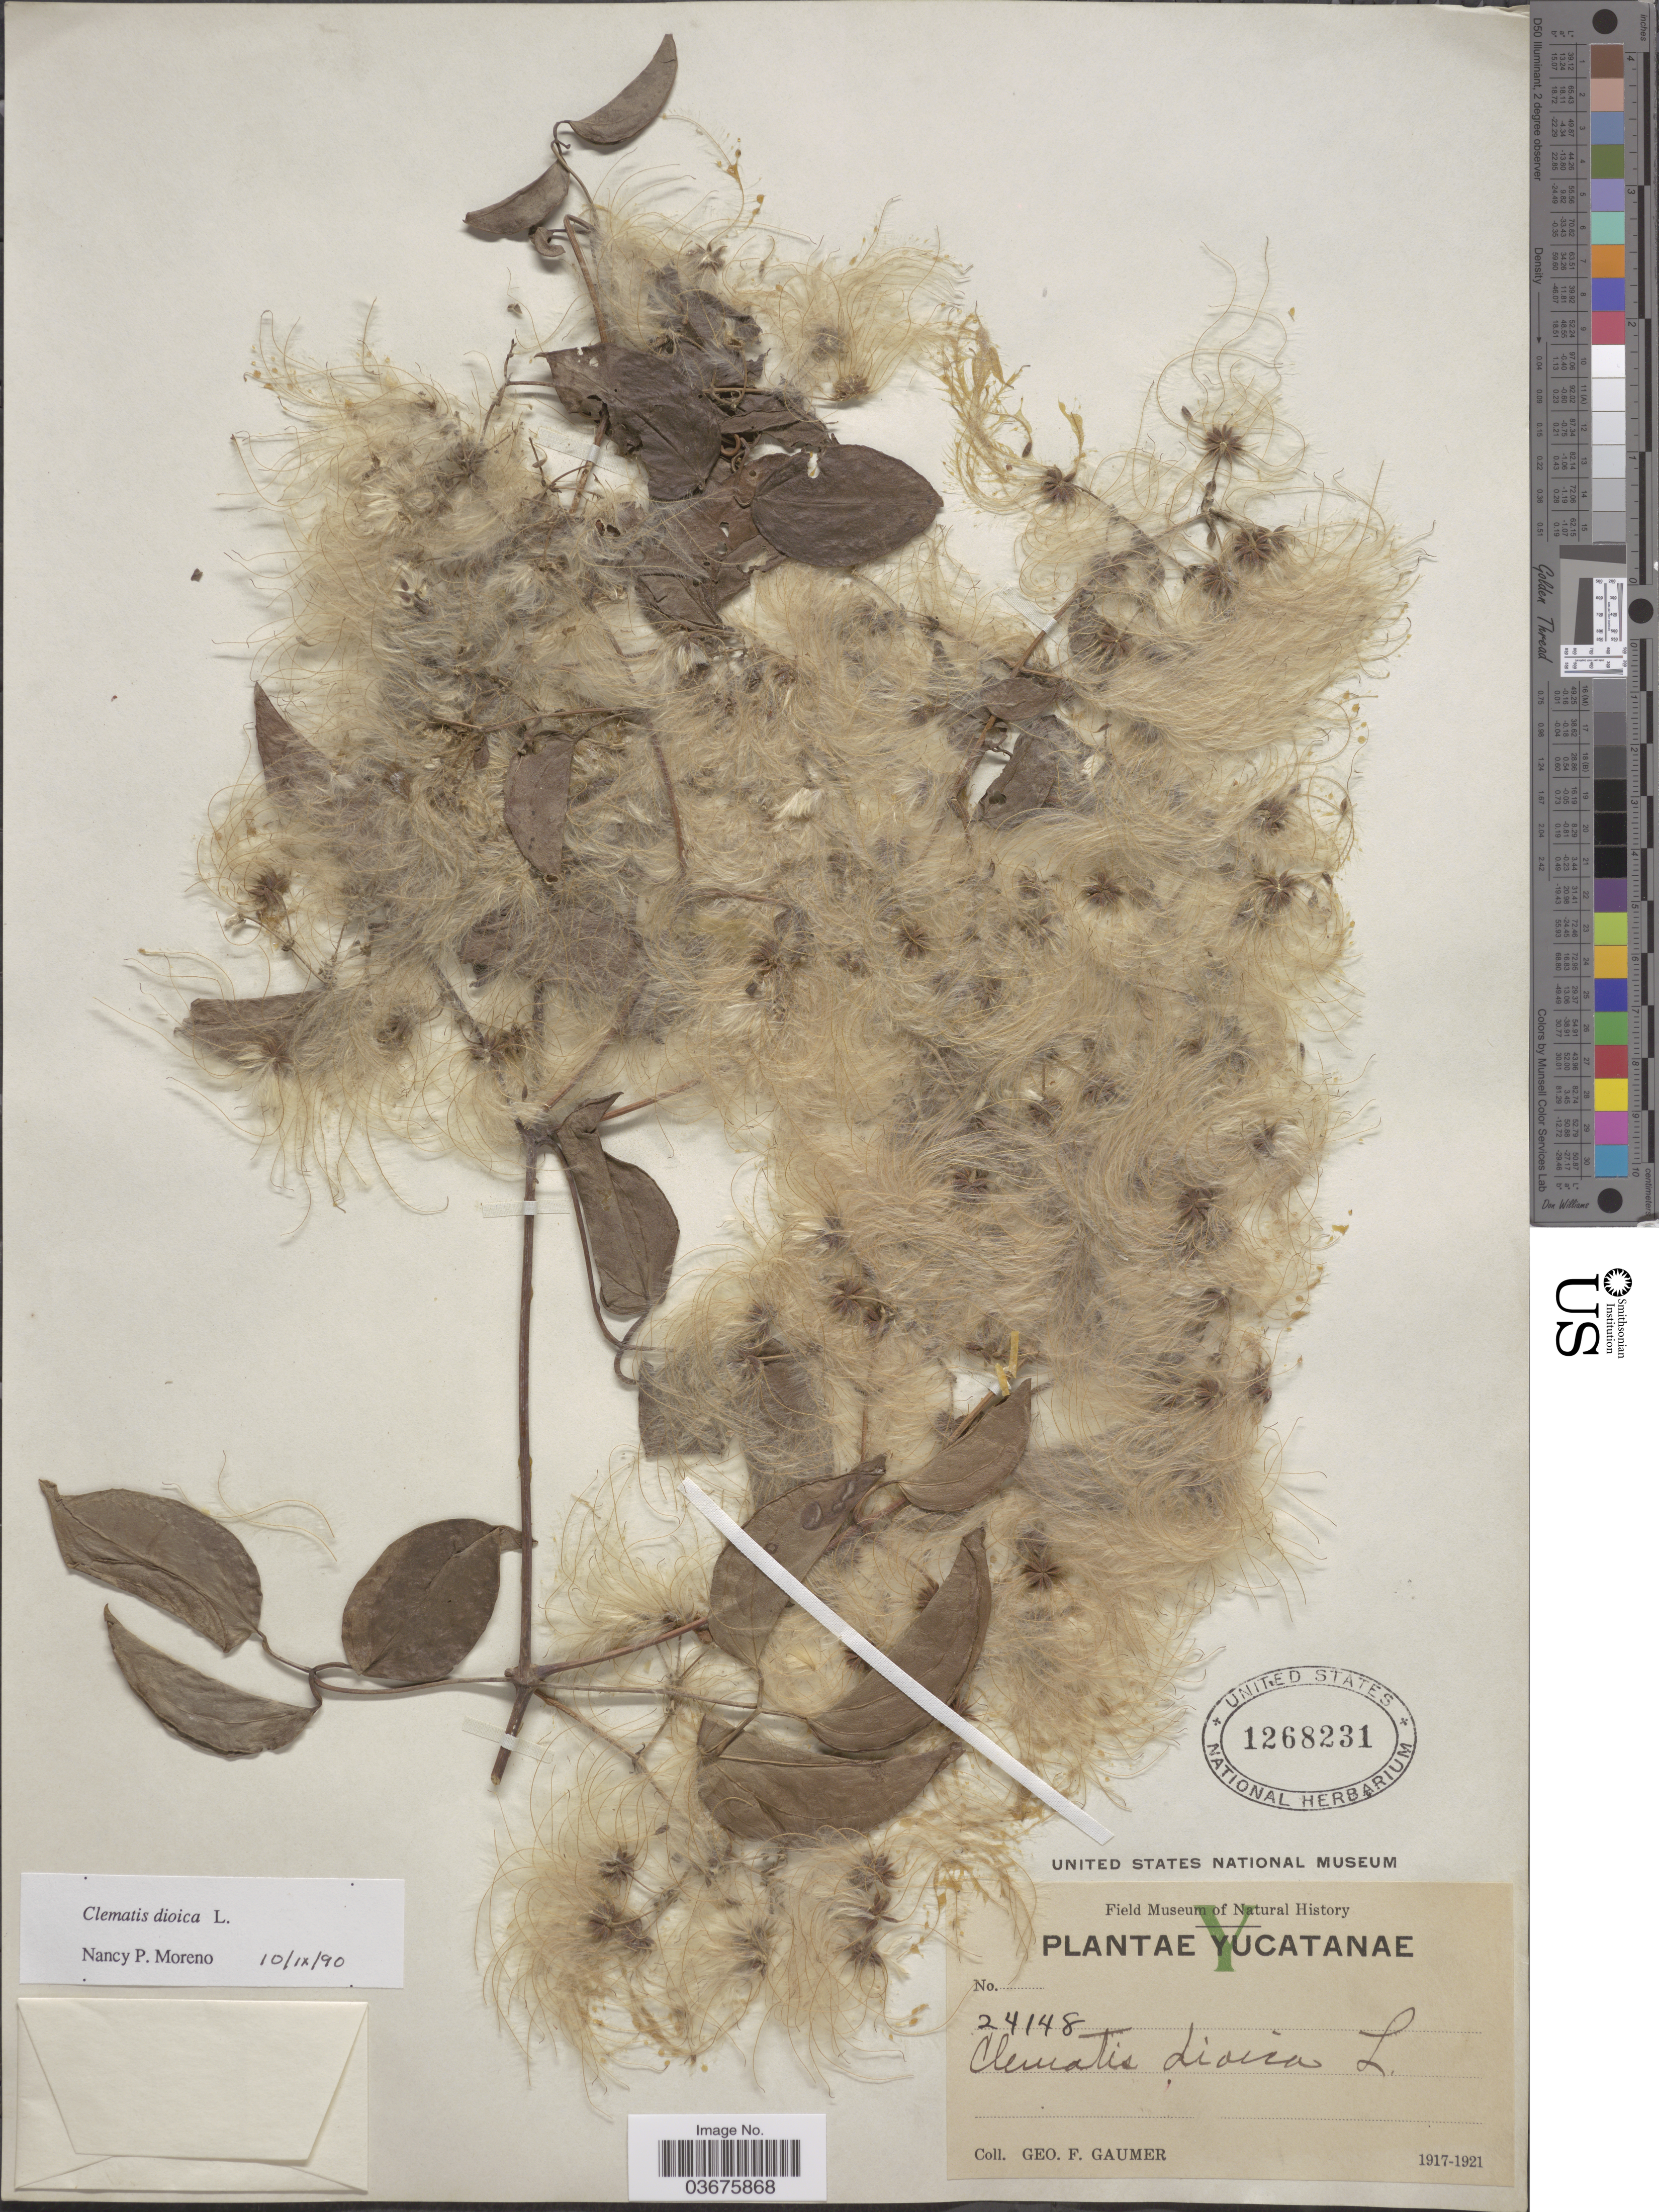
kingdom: Plantae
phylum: Tracheophyta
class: Magnoliopsida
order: Ranunculales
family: Ranunculaceae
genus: Clematis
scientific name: Clematis dioica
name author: L.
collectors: G. F. Gaumer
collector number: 24148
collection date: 1917/1921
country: Mexico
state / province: Yucatán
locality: Yucatanae.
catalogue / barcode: US 1268231